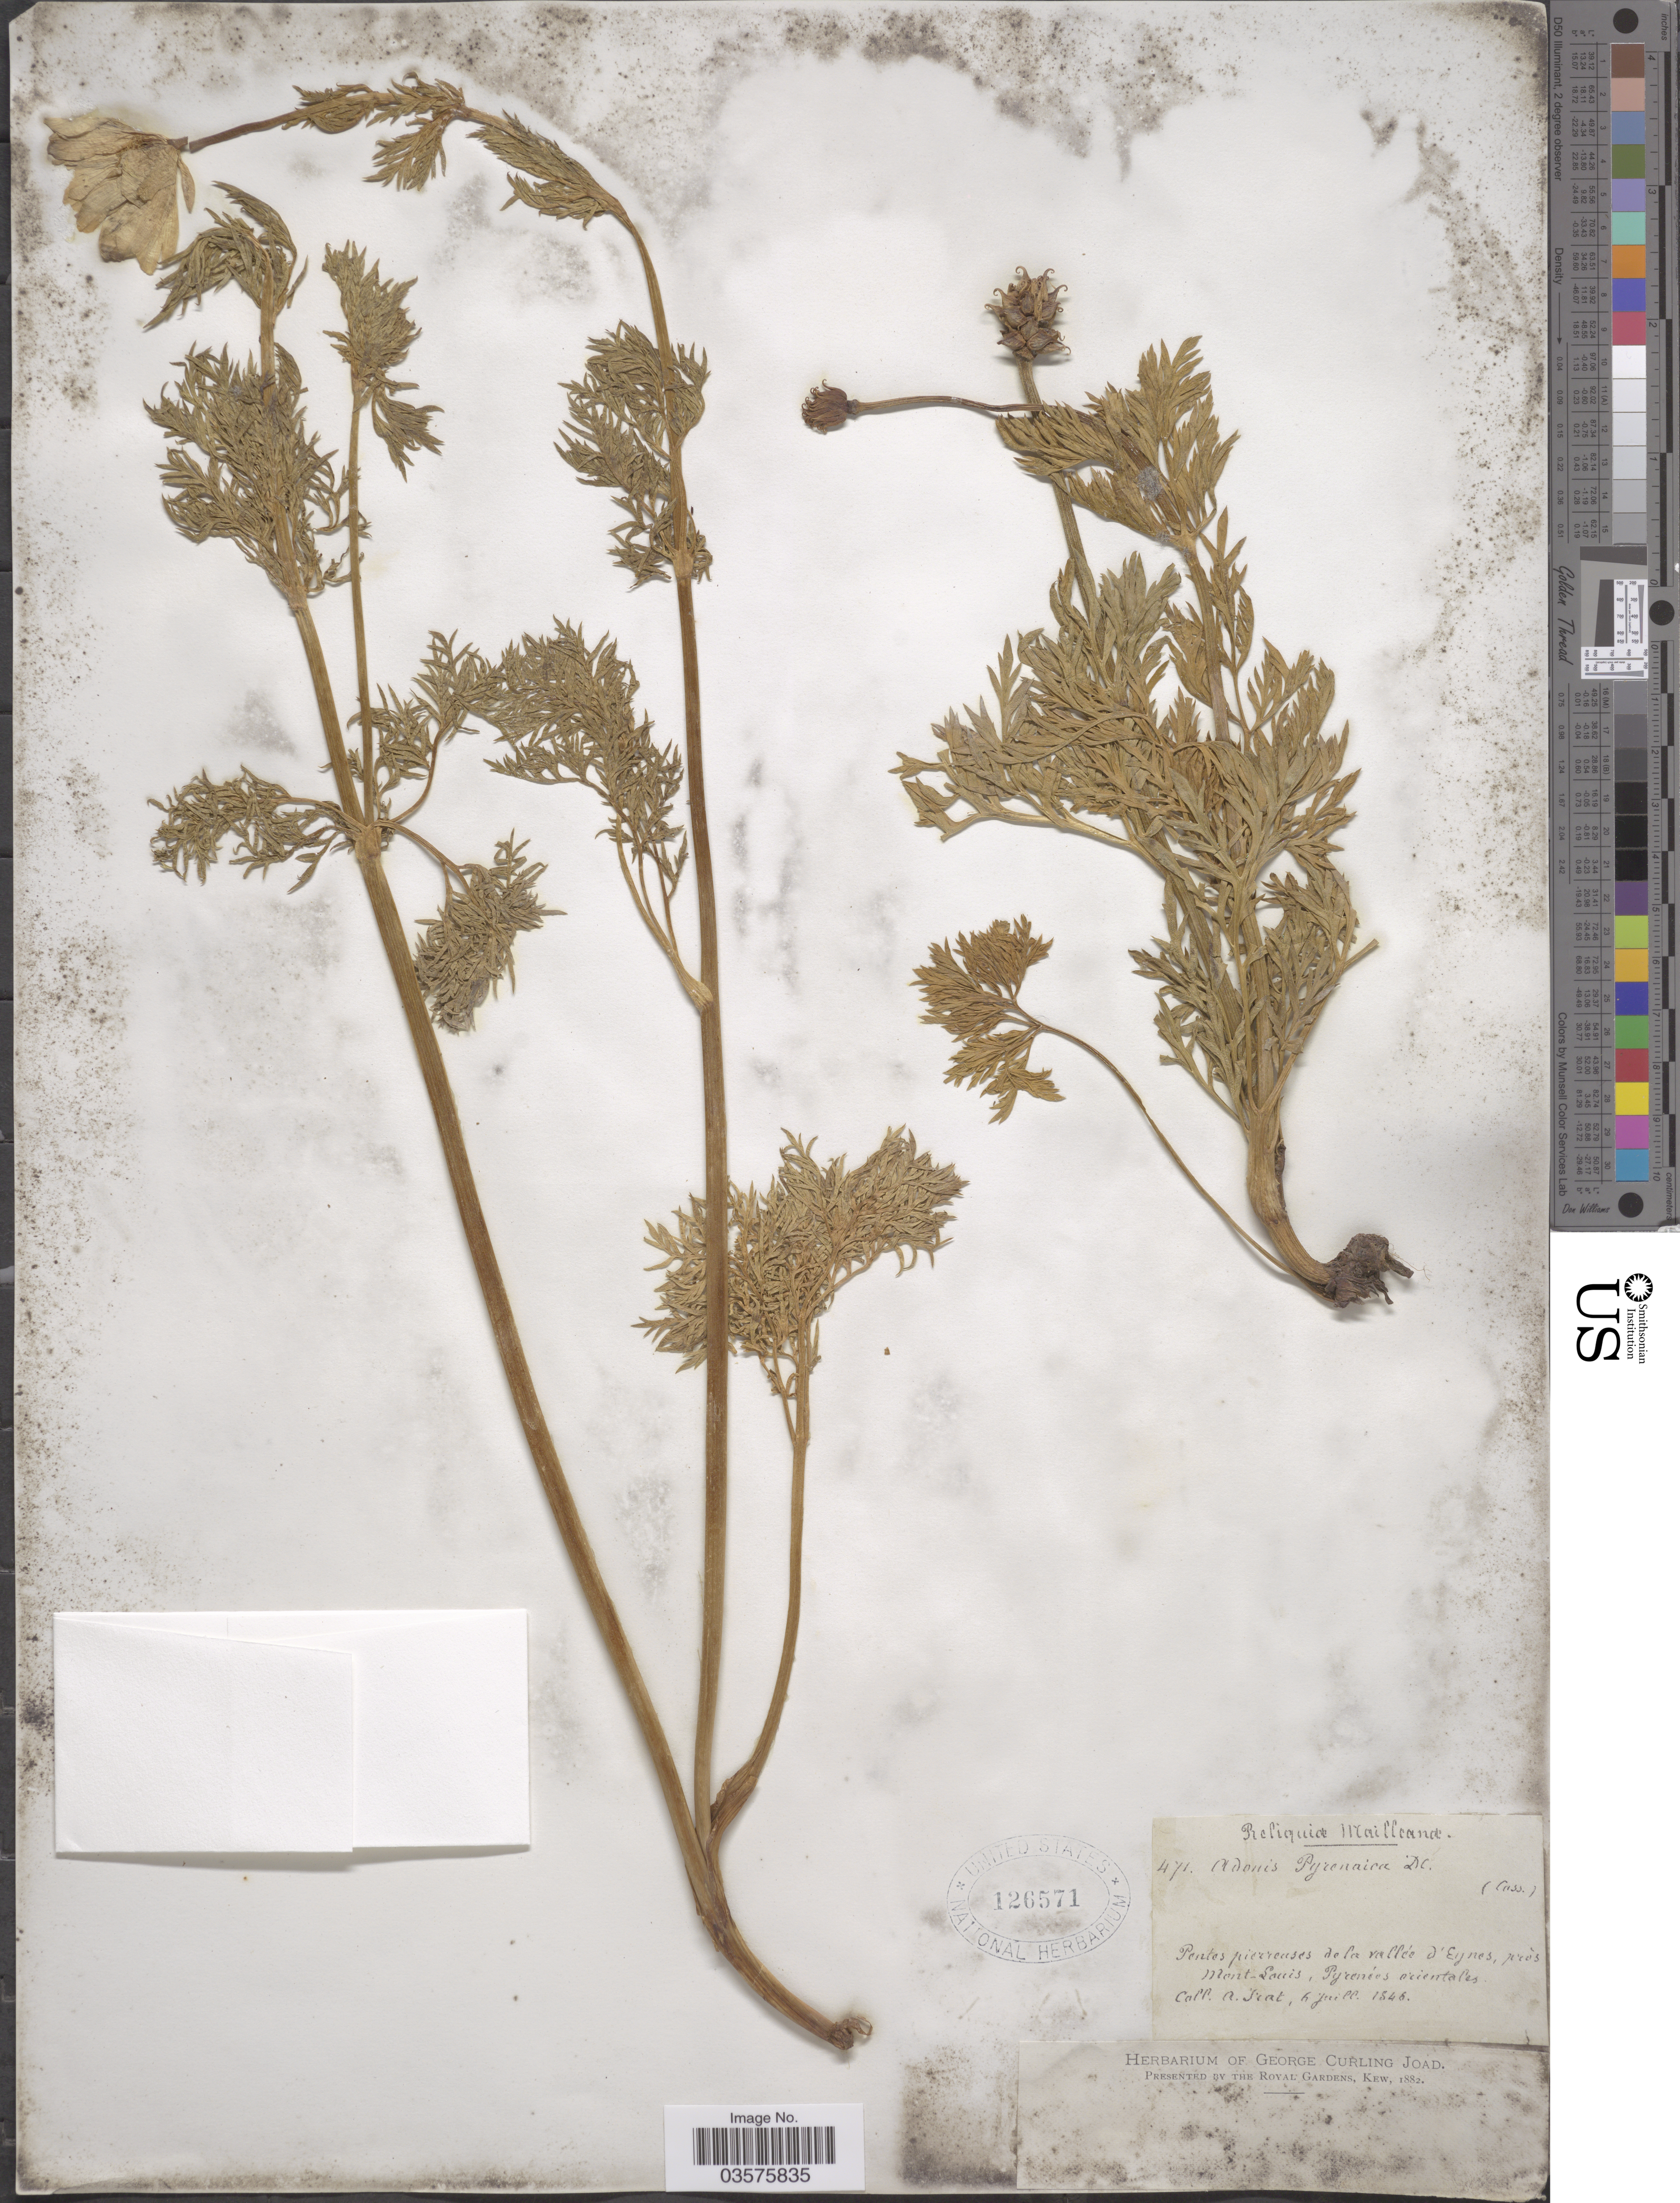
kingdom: Plantae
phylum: Tracheophyta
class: Magnoliopsida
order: Ranunculales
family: Ranunculaceae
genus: Adonis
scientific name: Adonis pyrenaica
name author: DC.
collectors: A. Irat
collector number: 471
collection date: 1846-07-06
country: France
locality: Pontes pierreuses de la vallée d'Eynes, près Mont-Louis, Pyrenées orientales.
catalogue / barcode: US 126571